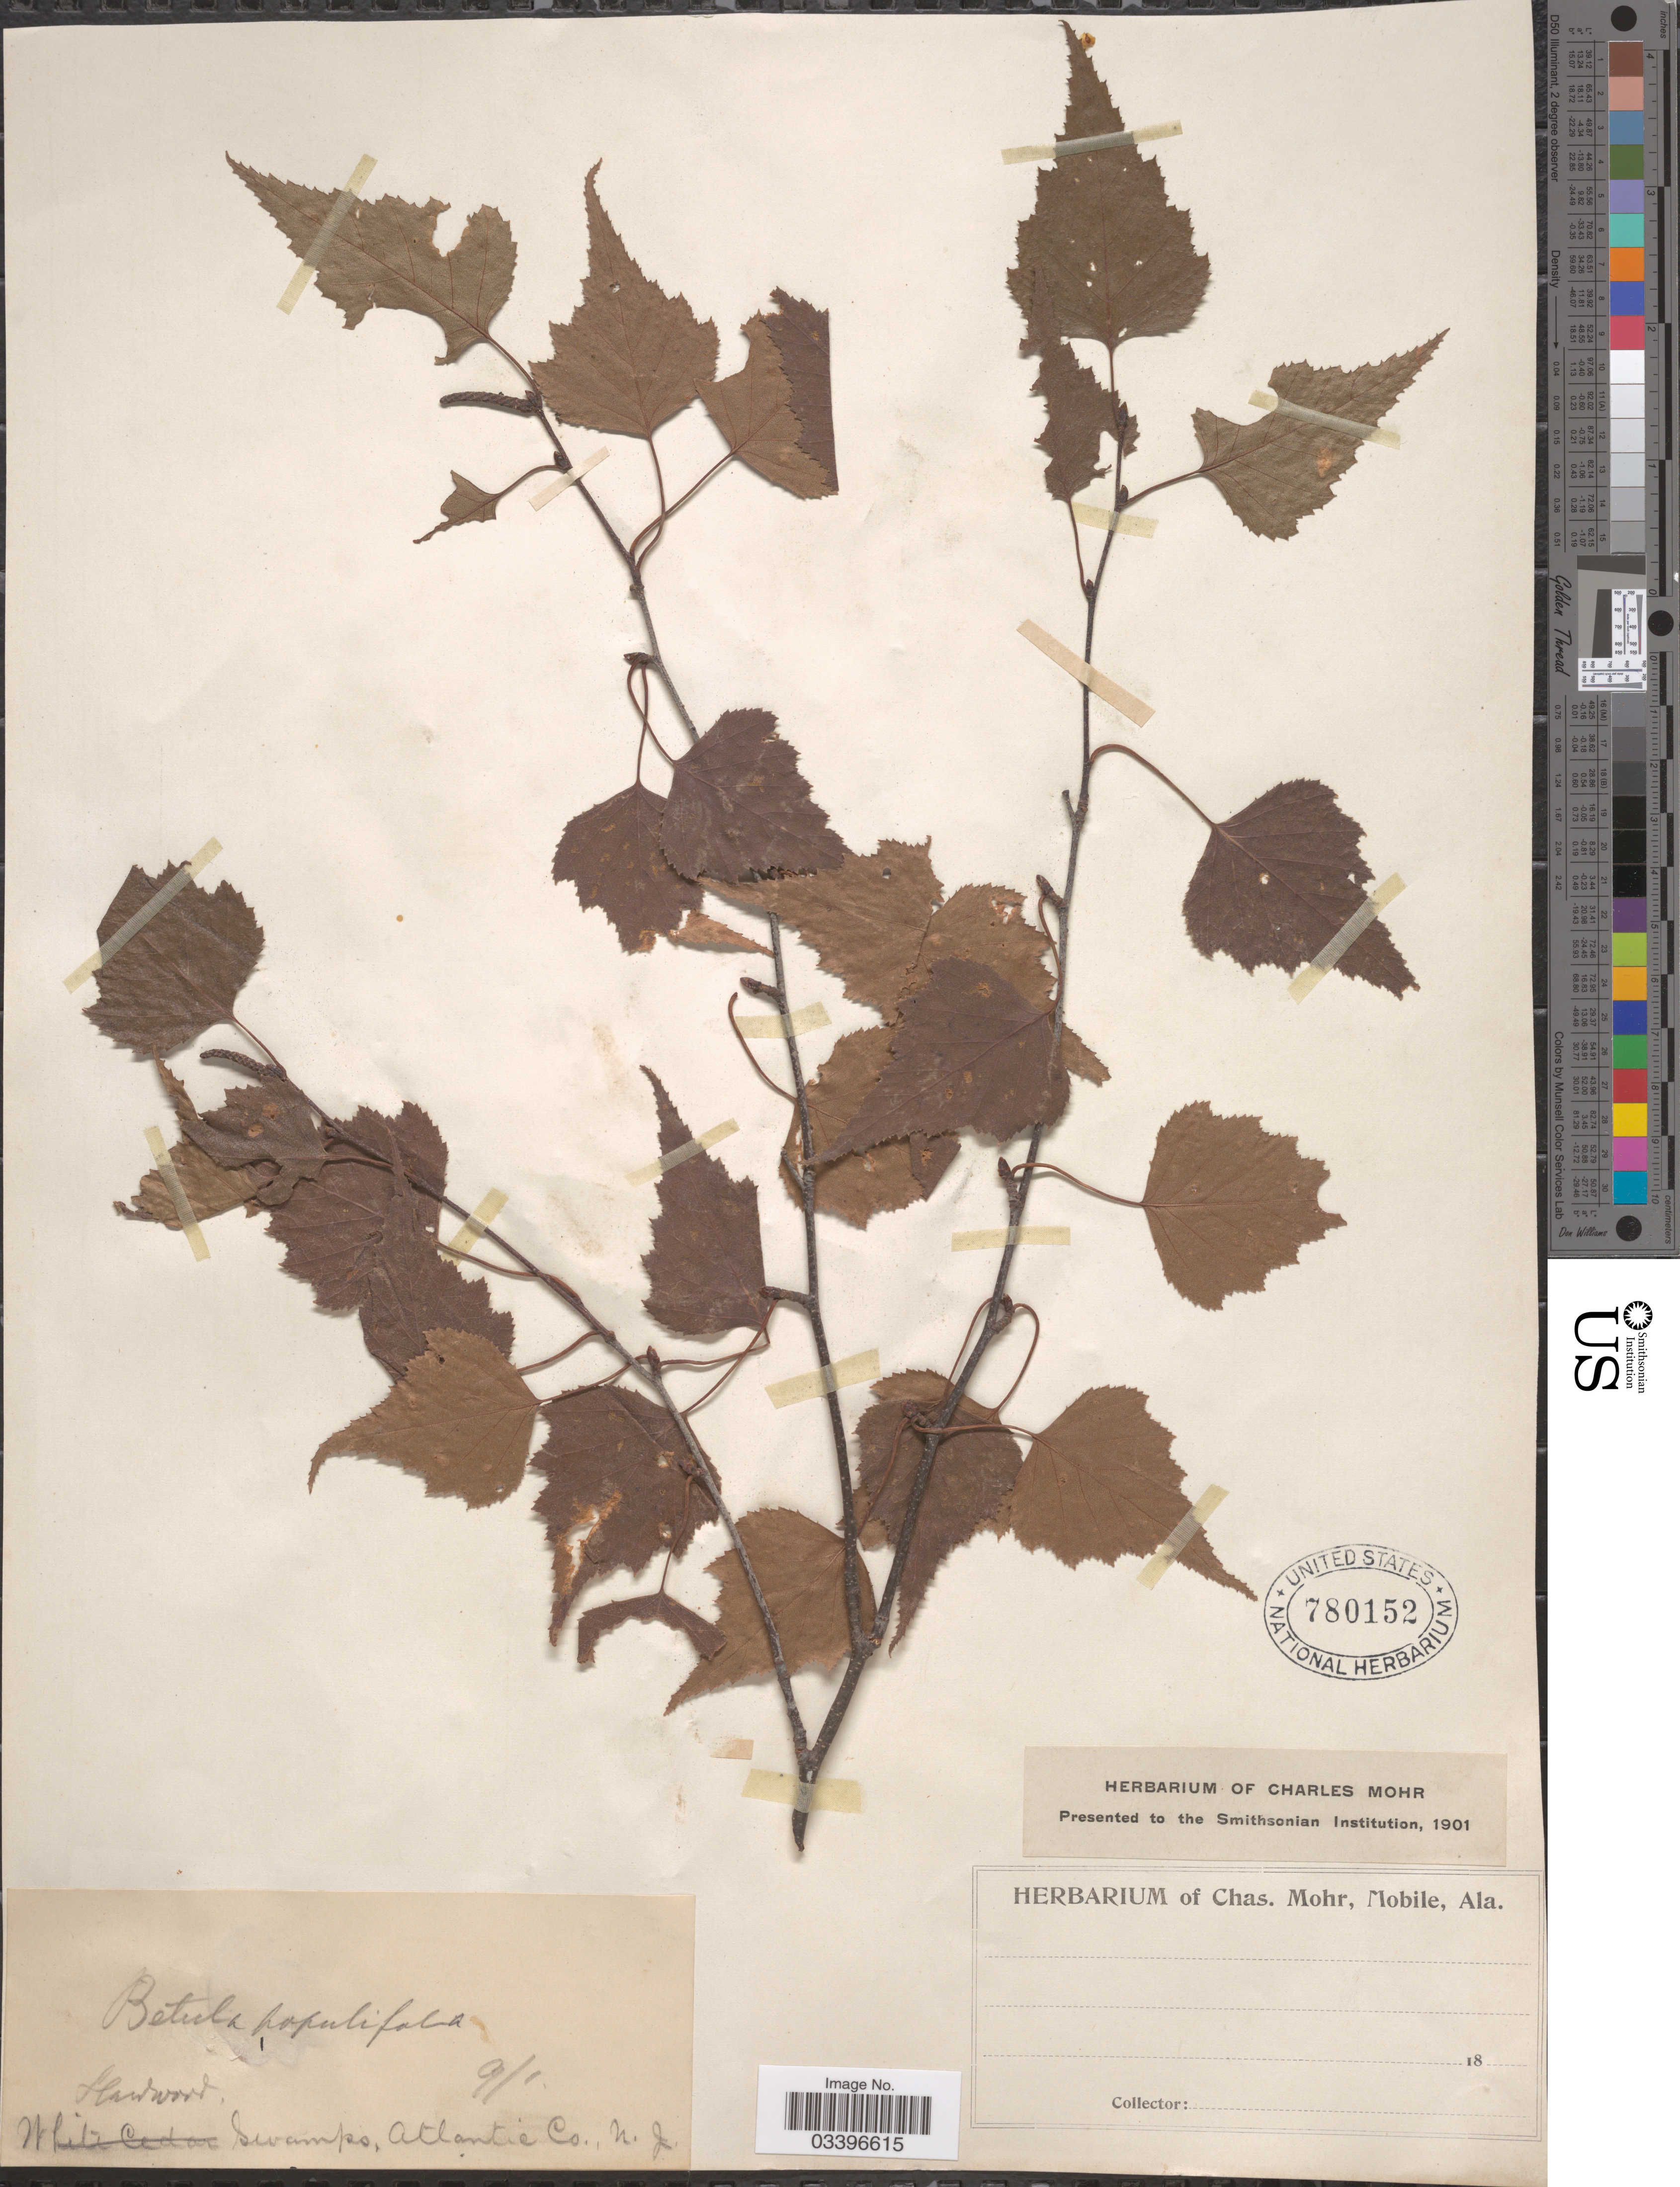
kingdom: Plantae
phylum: Tracheophyta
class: Magnoliopsida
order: Fagales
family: Betulaceae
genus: Betula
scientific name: Betula populifolia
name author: Marshall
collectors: ex herb. Charles Mohr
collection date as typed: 9/1 18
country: United States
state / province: New Jersey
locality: Swamps, Atlantic Co.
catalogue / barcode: US 780152